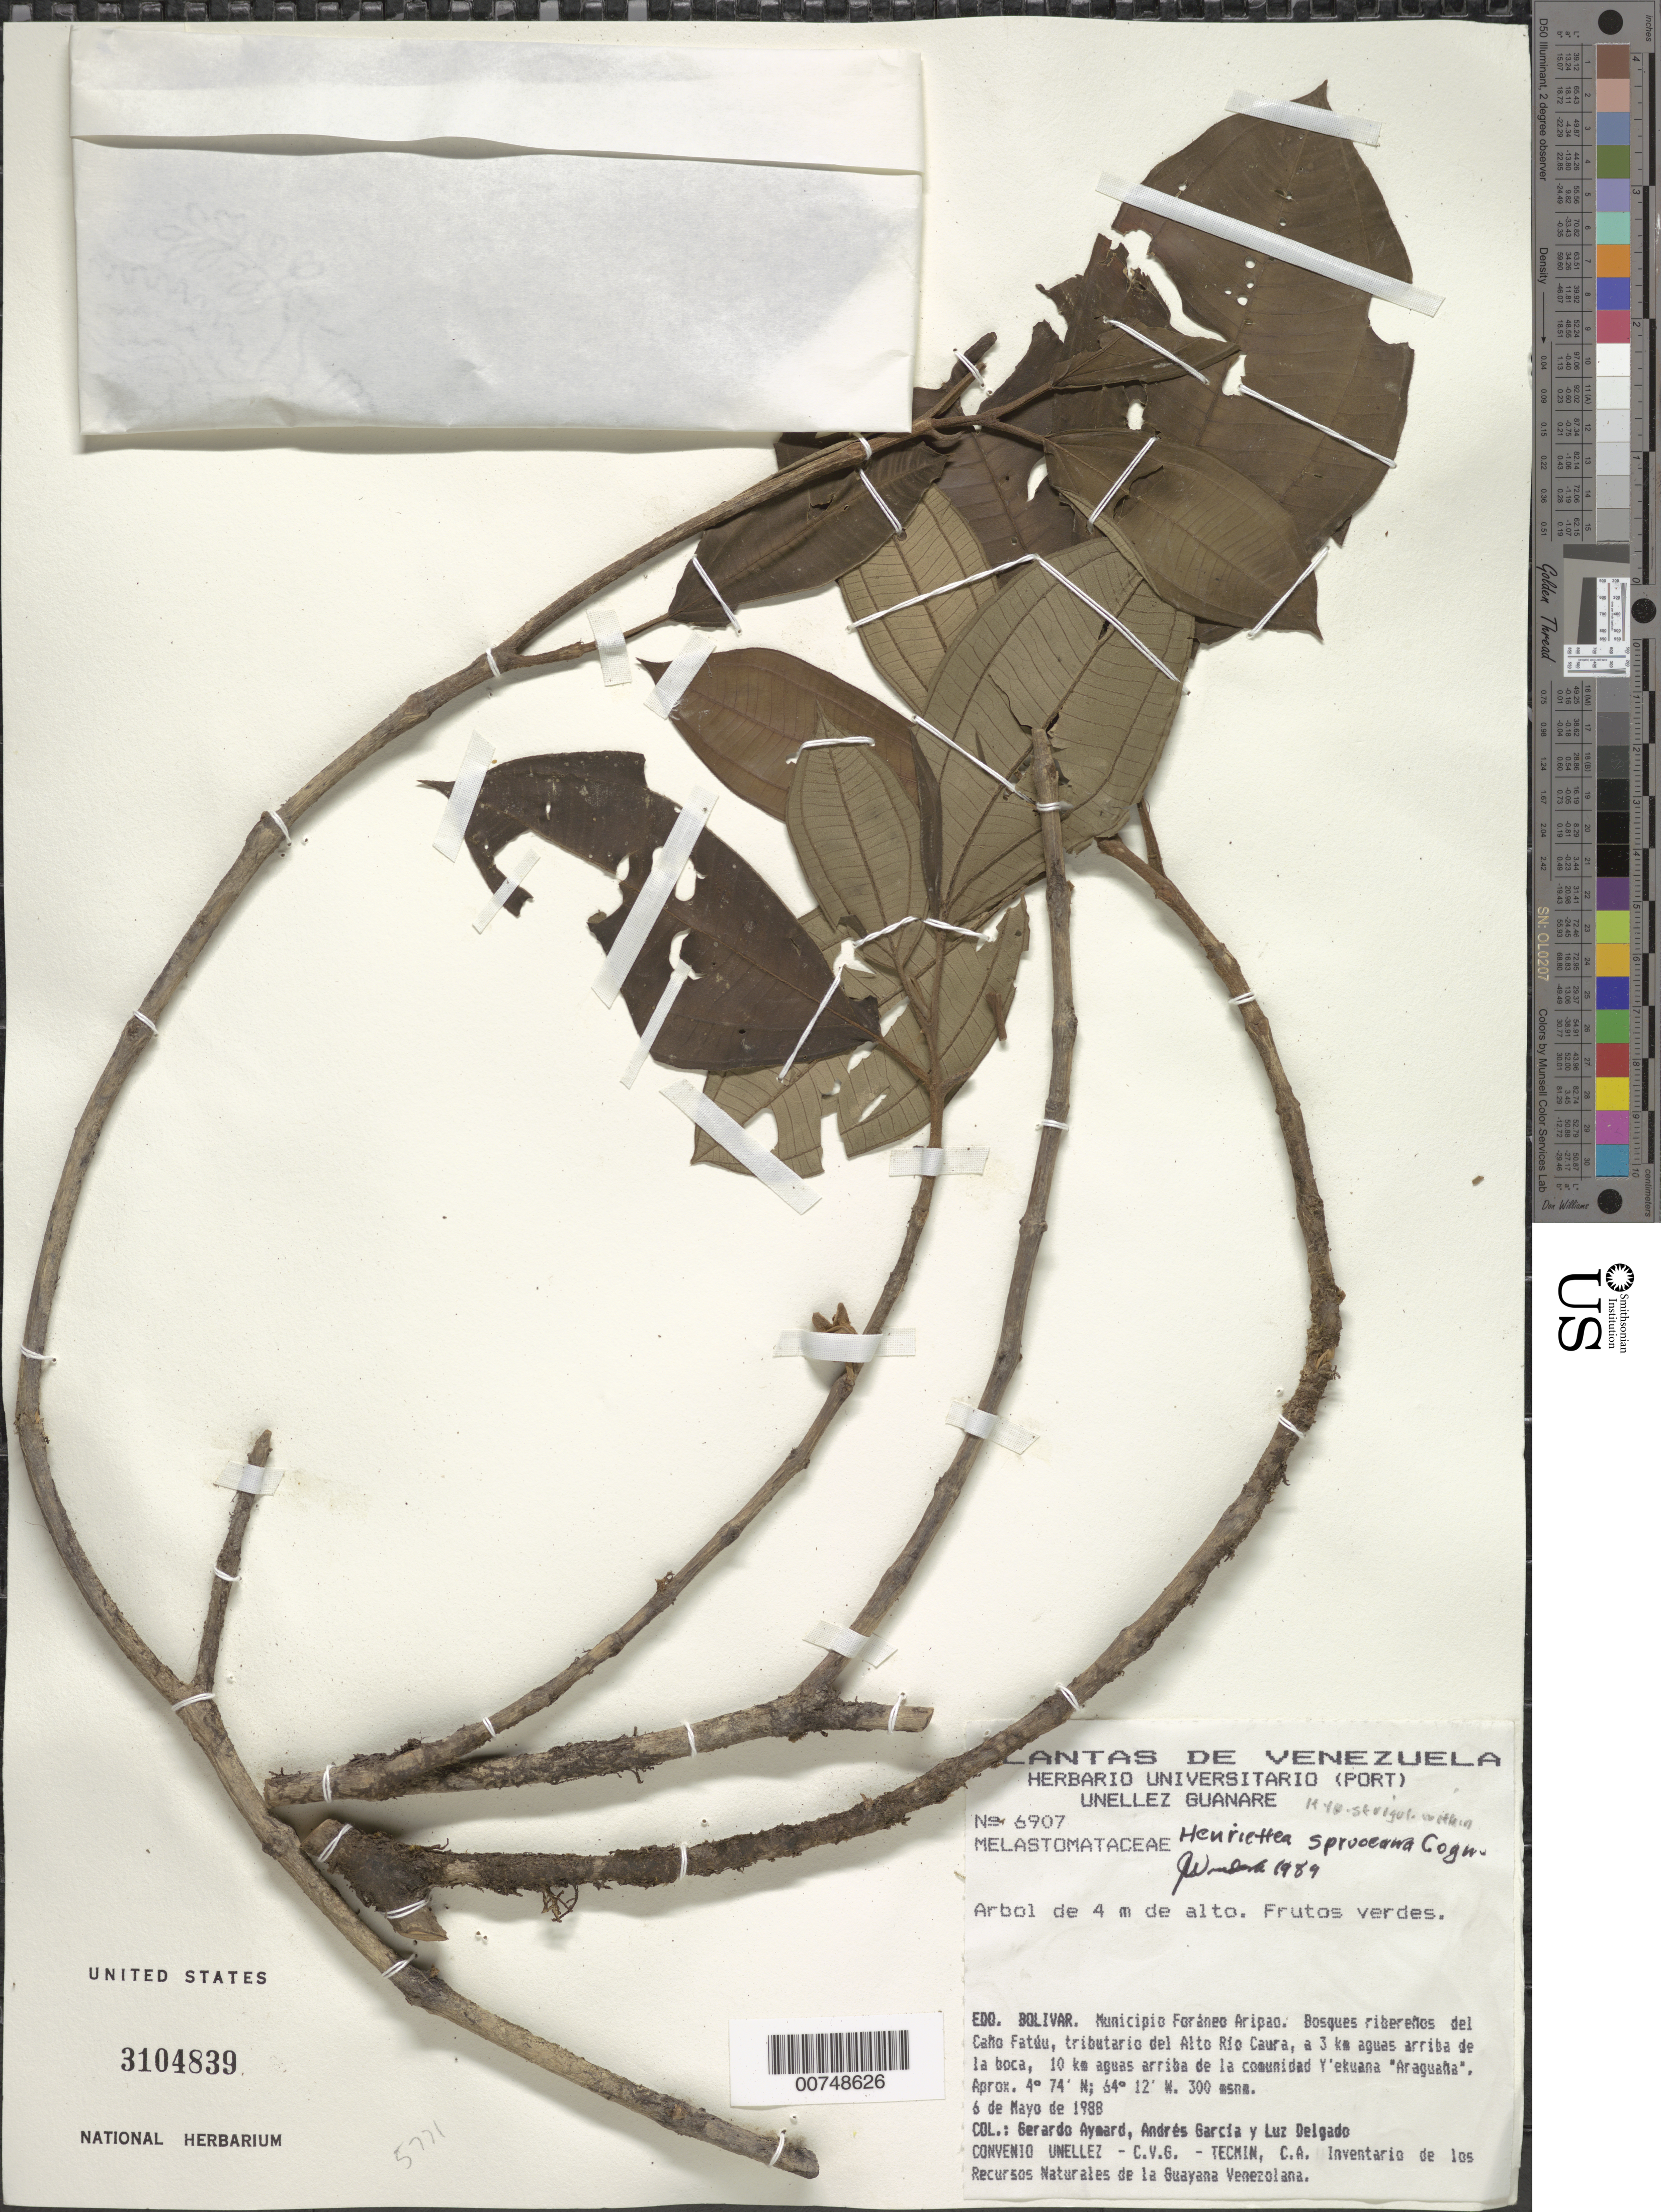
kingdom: Plantae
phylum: Tracheophyta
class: Magnoliopsida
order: Myrtales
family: Melastomataceae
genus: Henriettea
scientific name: Henriettea spruceana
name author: Cogn.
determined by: Wurdack, John J., (US), US (UNITED STATES)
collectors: G. A. Aymard, A. Garcia & L. Delgado V.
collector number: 6907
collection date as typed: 6-May-88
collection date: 1988-05-06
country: Venezuela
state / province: Bolívar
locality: Mun. Foraneo Aripao, Caño Fatúu, trib. del Alto Río Caura, a 3 km aguas arriba de la boca, 10 km aguas arriba de la comunidad Y'ekuana "Araguana"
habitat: Riparian forest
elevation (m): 300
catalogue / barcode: US 3104839